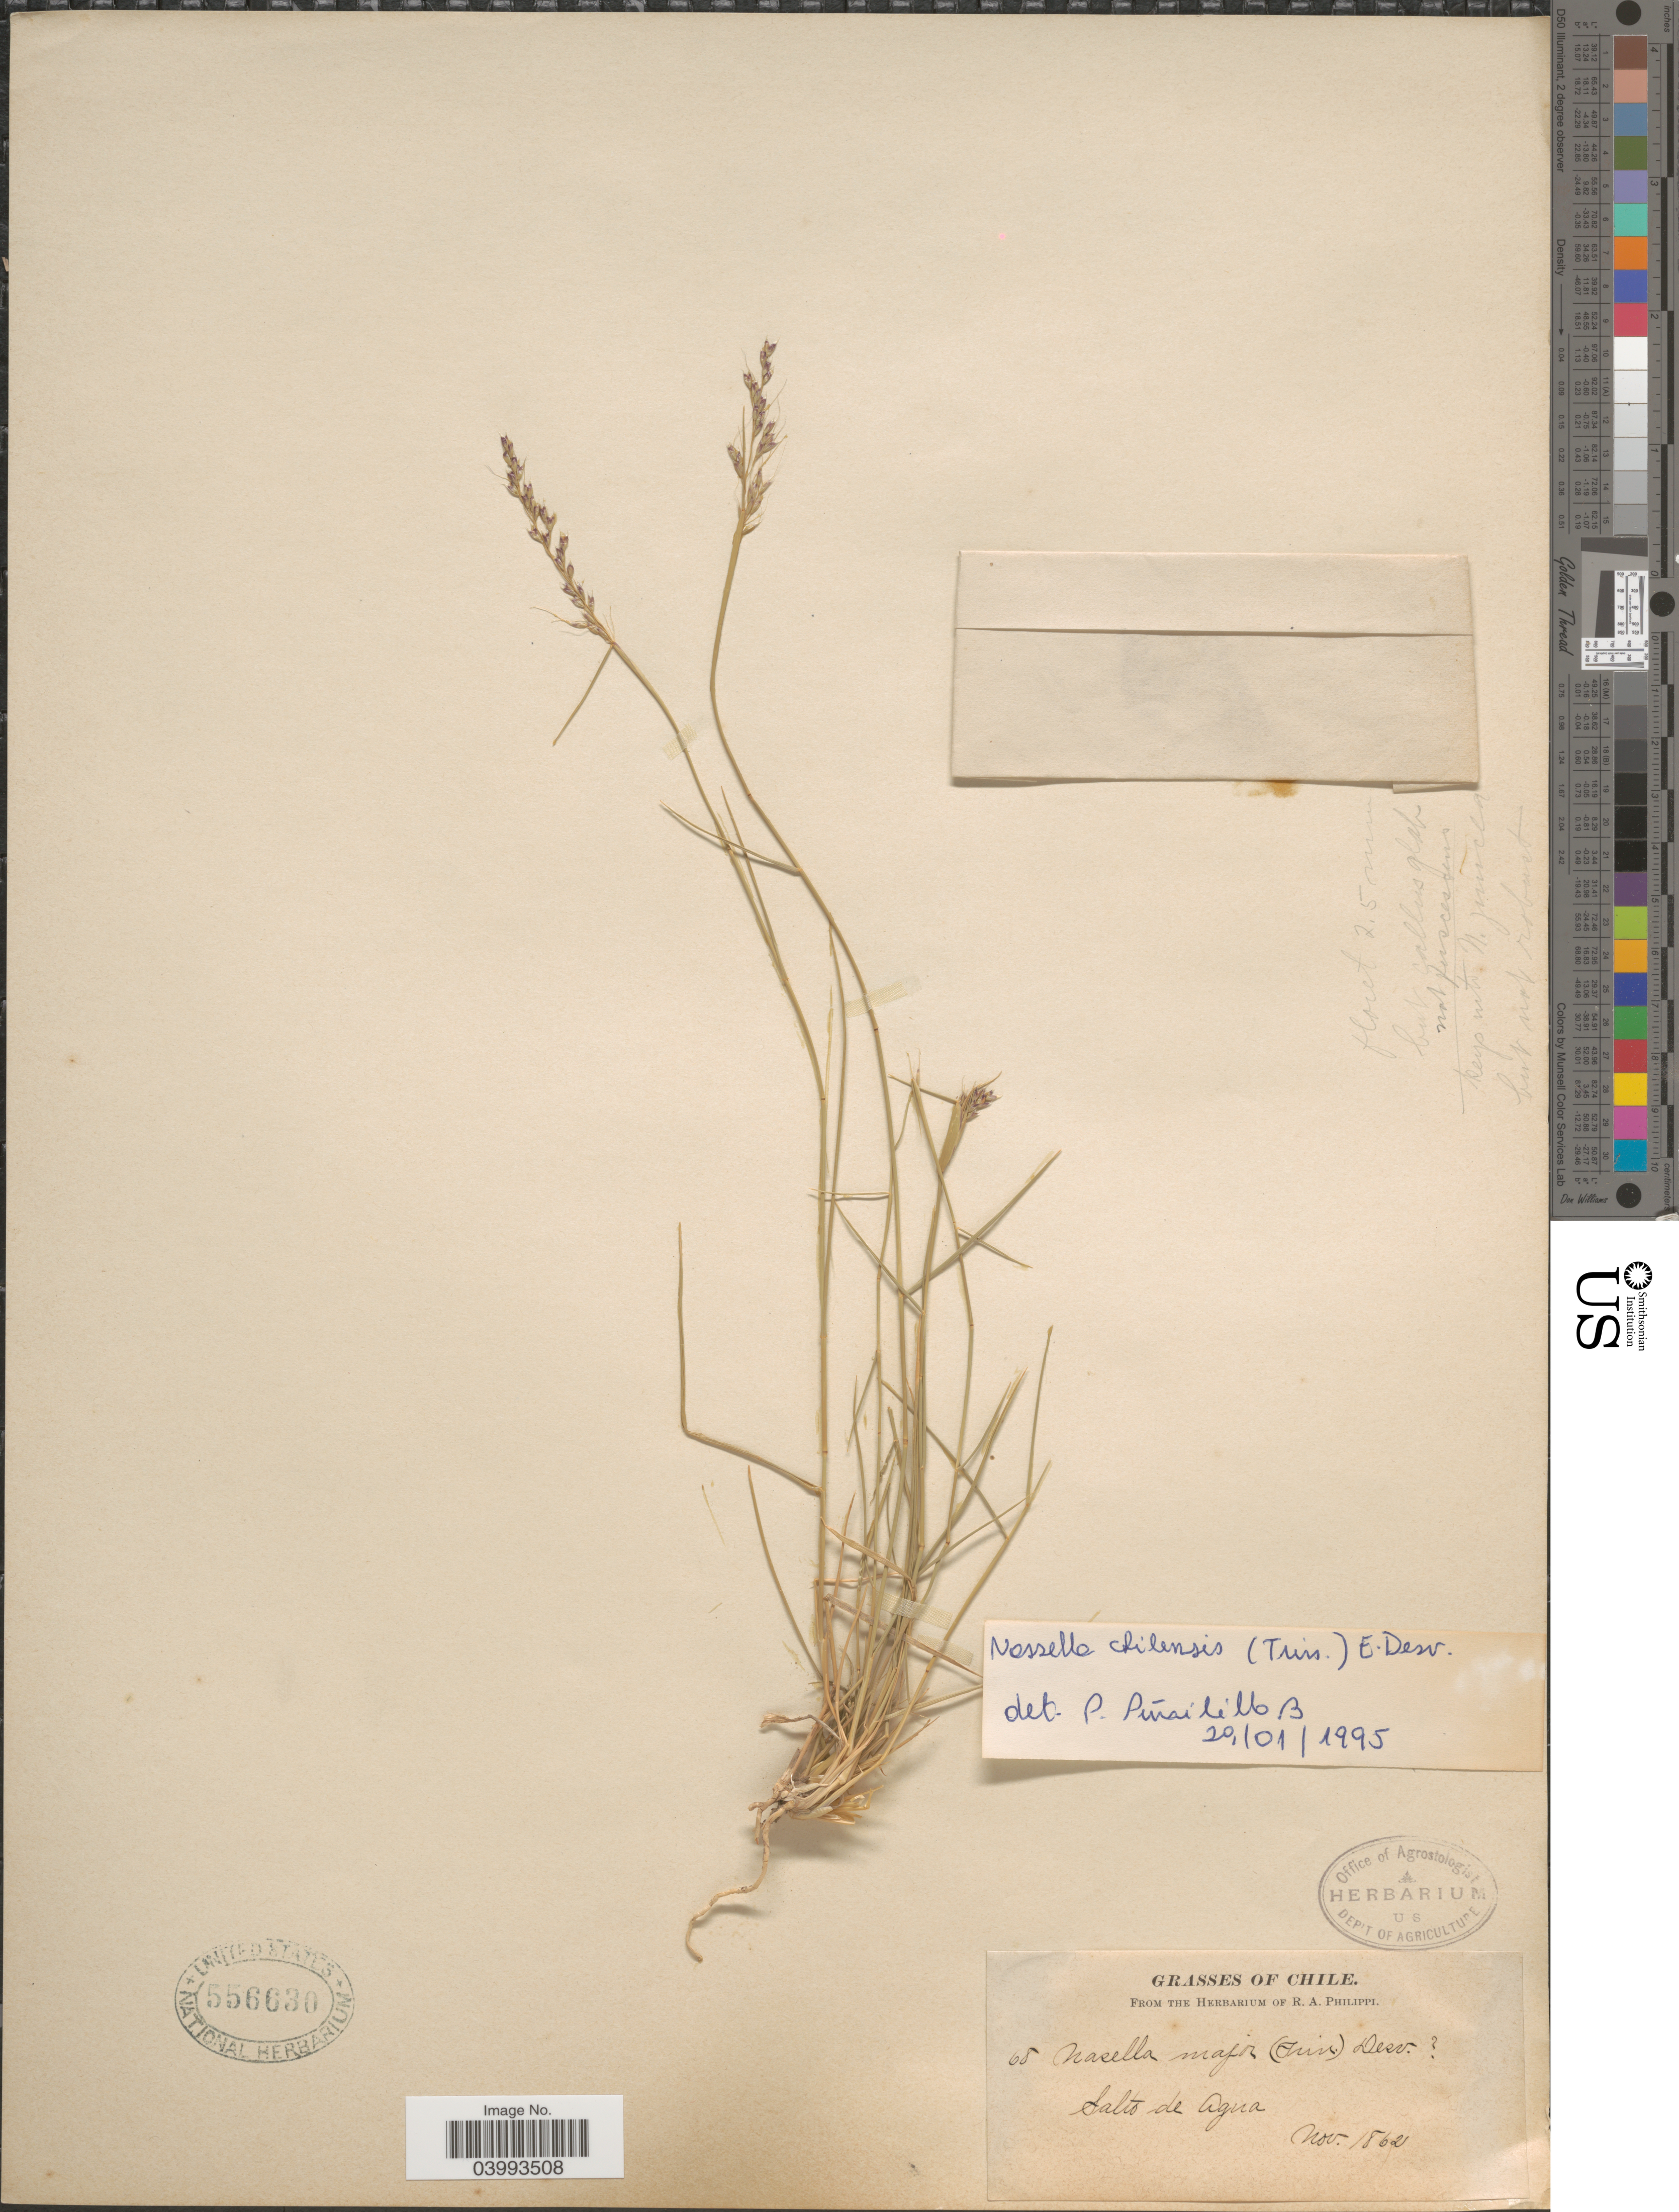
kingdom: Plantae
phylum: Tracheophyta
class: Liliopsida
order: Poales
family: Poaceae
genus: Nassella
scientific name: Nassella chilensis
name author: (Trin.) É. Desv.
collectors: ex. herb. R.A. Philippi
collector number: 68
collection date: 1862-11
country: Chile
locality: Salto de Agua.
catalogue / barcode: US 556630